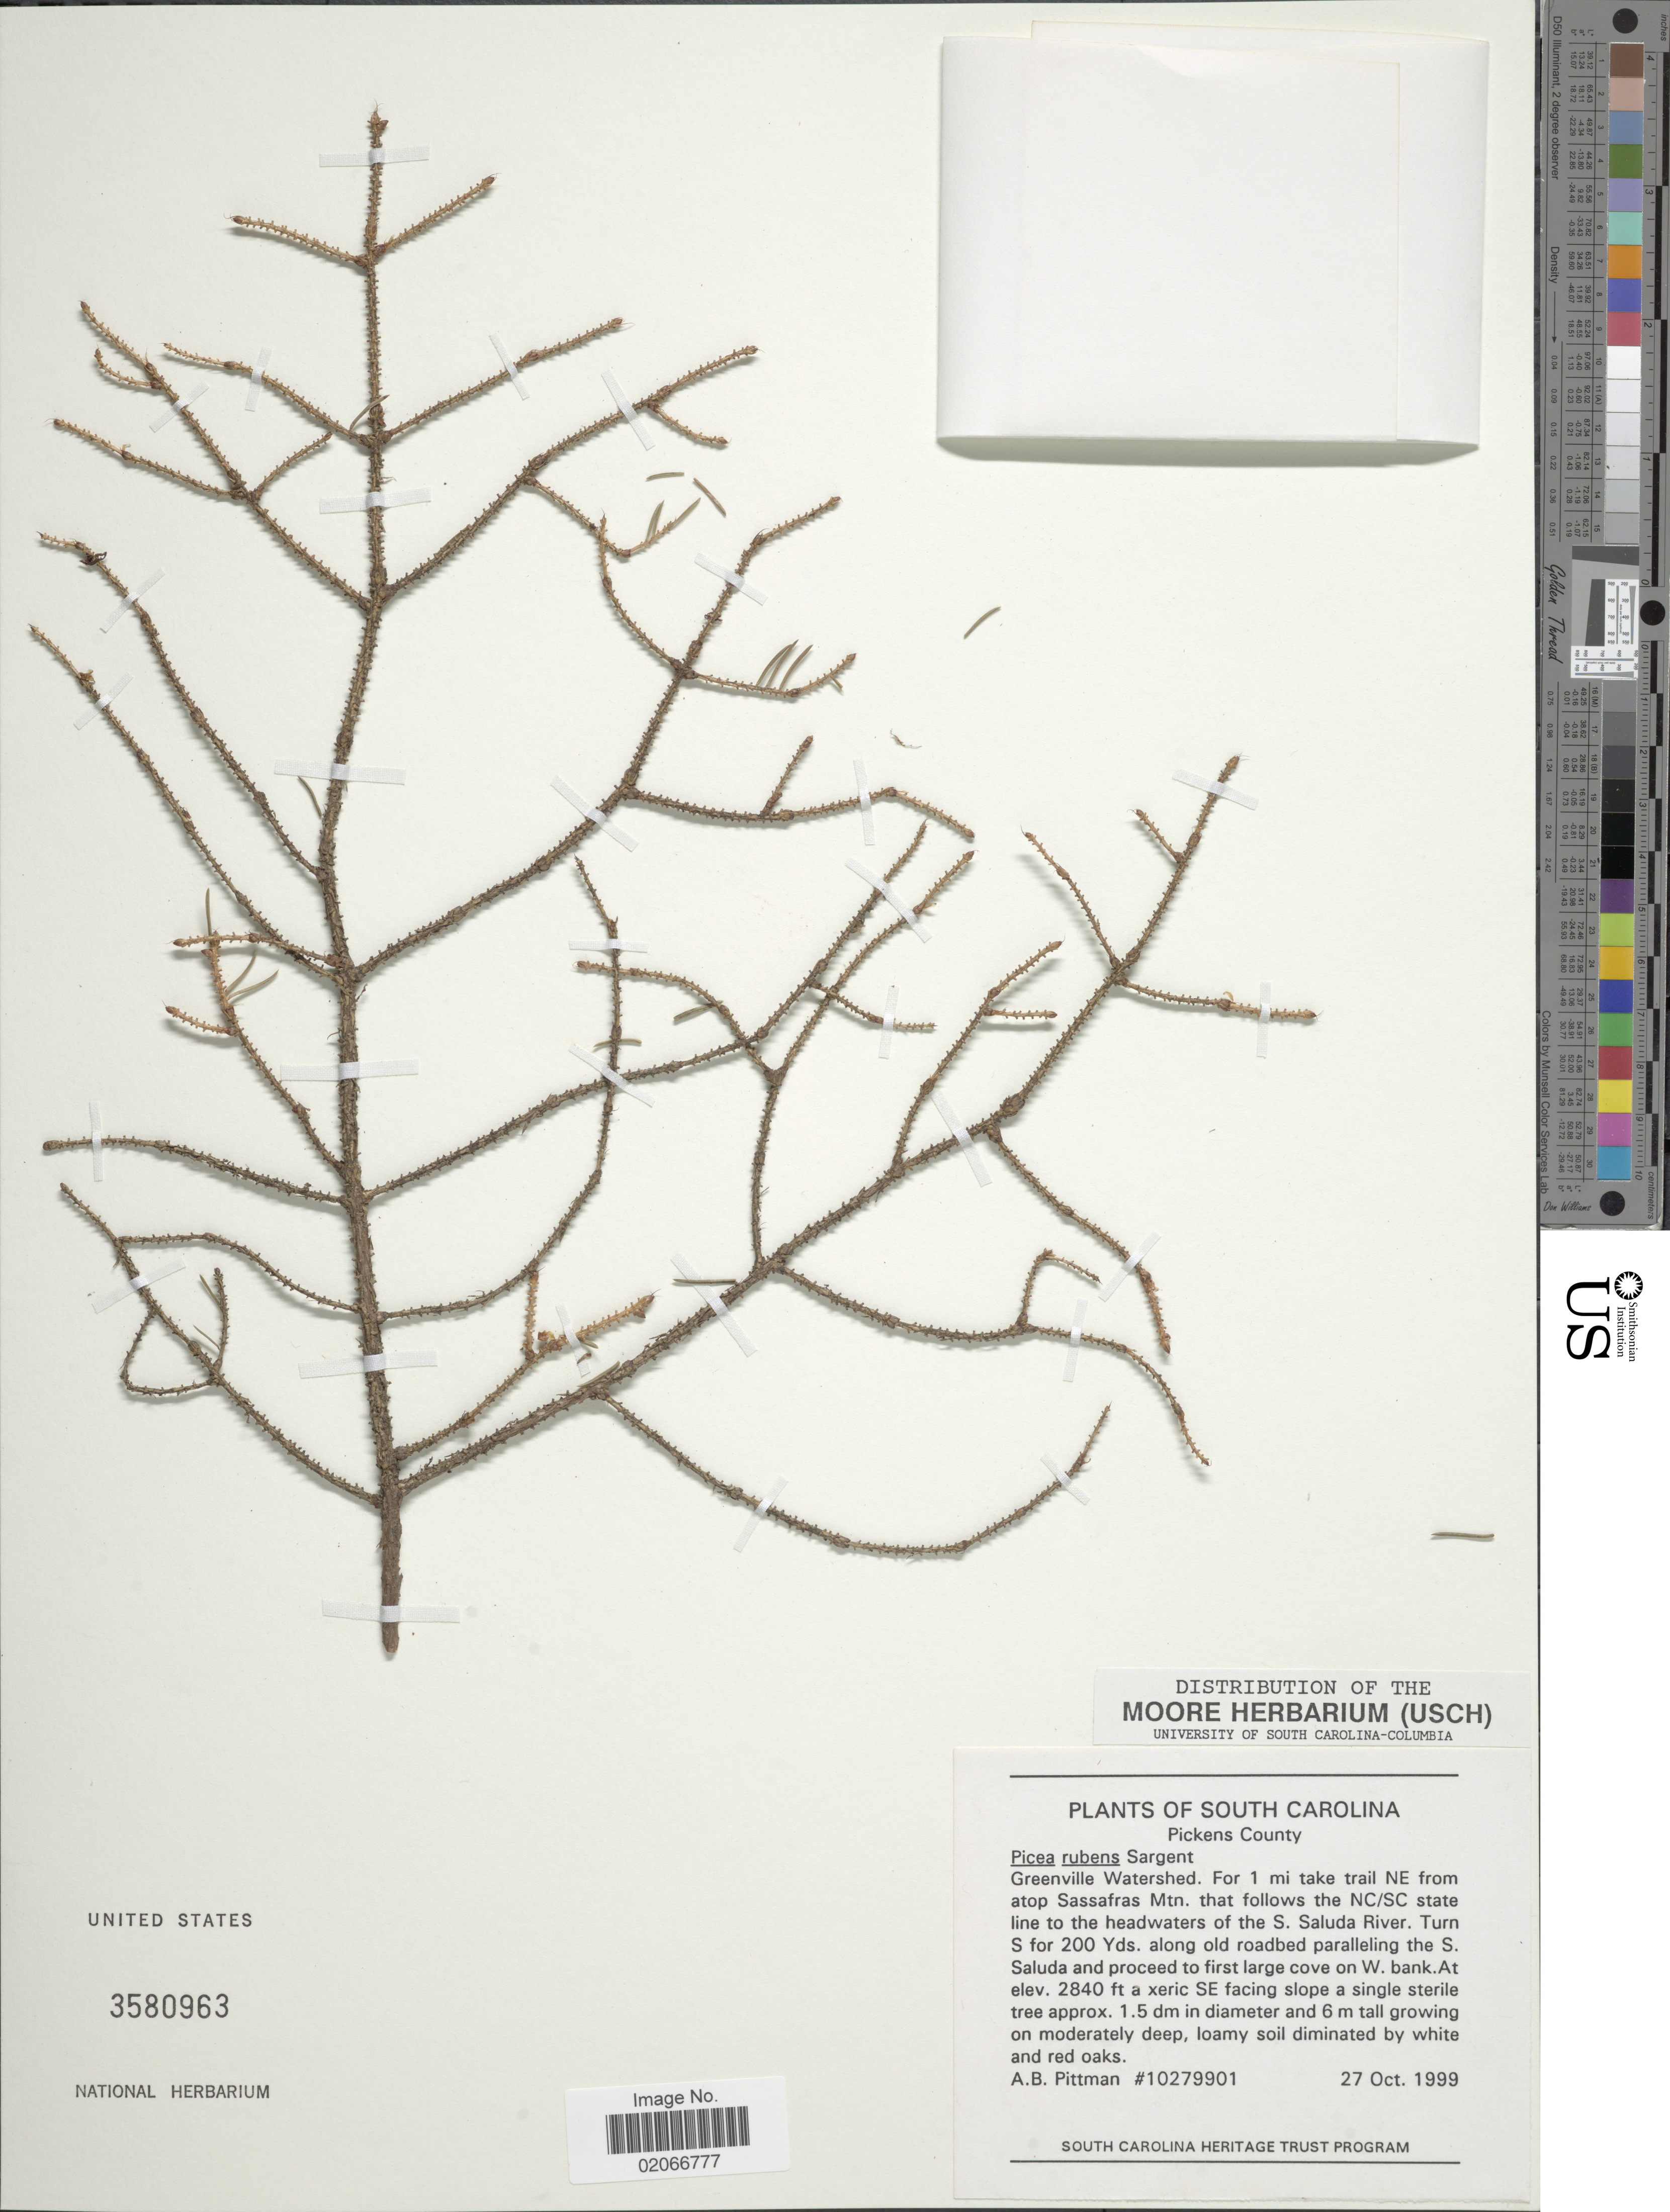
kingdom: Plantae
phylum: Tracheophyta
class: Pinopsida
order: Pinales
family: Pinaceae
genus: Picea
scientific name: Picea rubens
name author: Sarg.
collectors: A. B. Pittman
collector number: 10279901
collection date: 1999-10-27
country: United States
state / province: South Carolina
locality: Pickens County, Greenville Watershed, for 1 mi take trail NE from atop Sassafras Mtn. that follows the NC/SC state line to the headwaters of the S. Saluda River, turn S for 200 yds. along old roadbed paralelling the S Saluda and proceed to first large cove on W bank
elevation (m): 866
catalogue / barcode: US 3580963